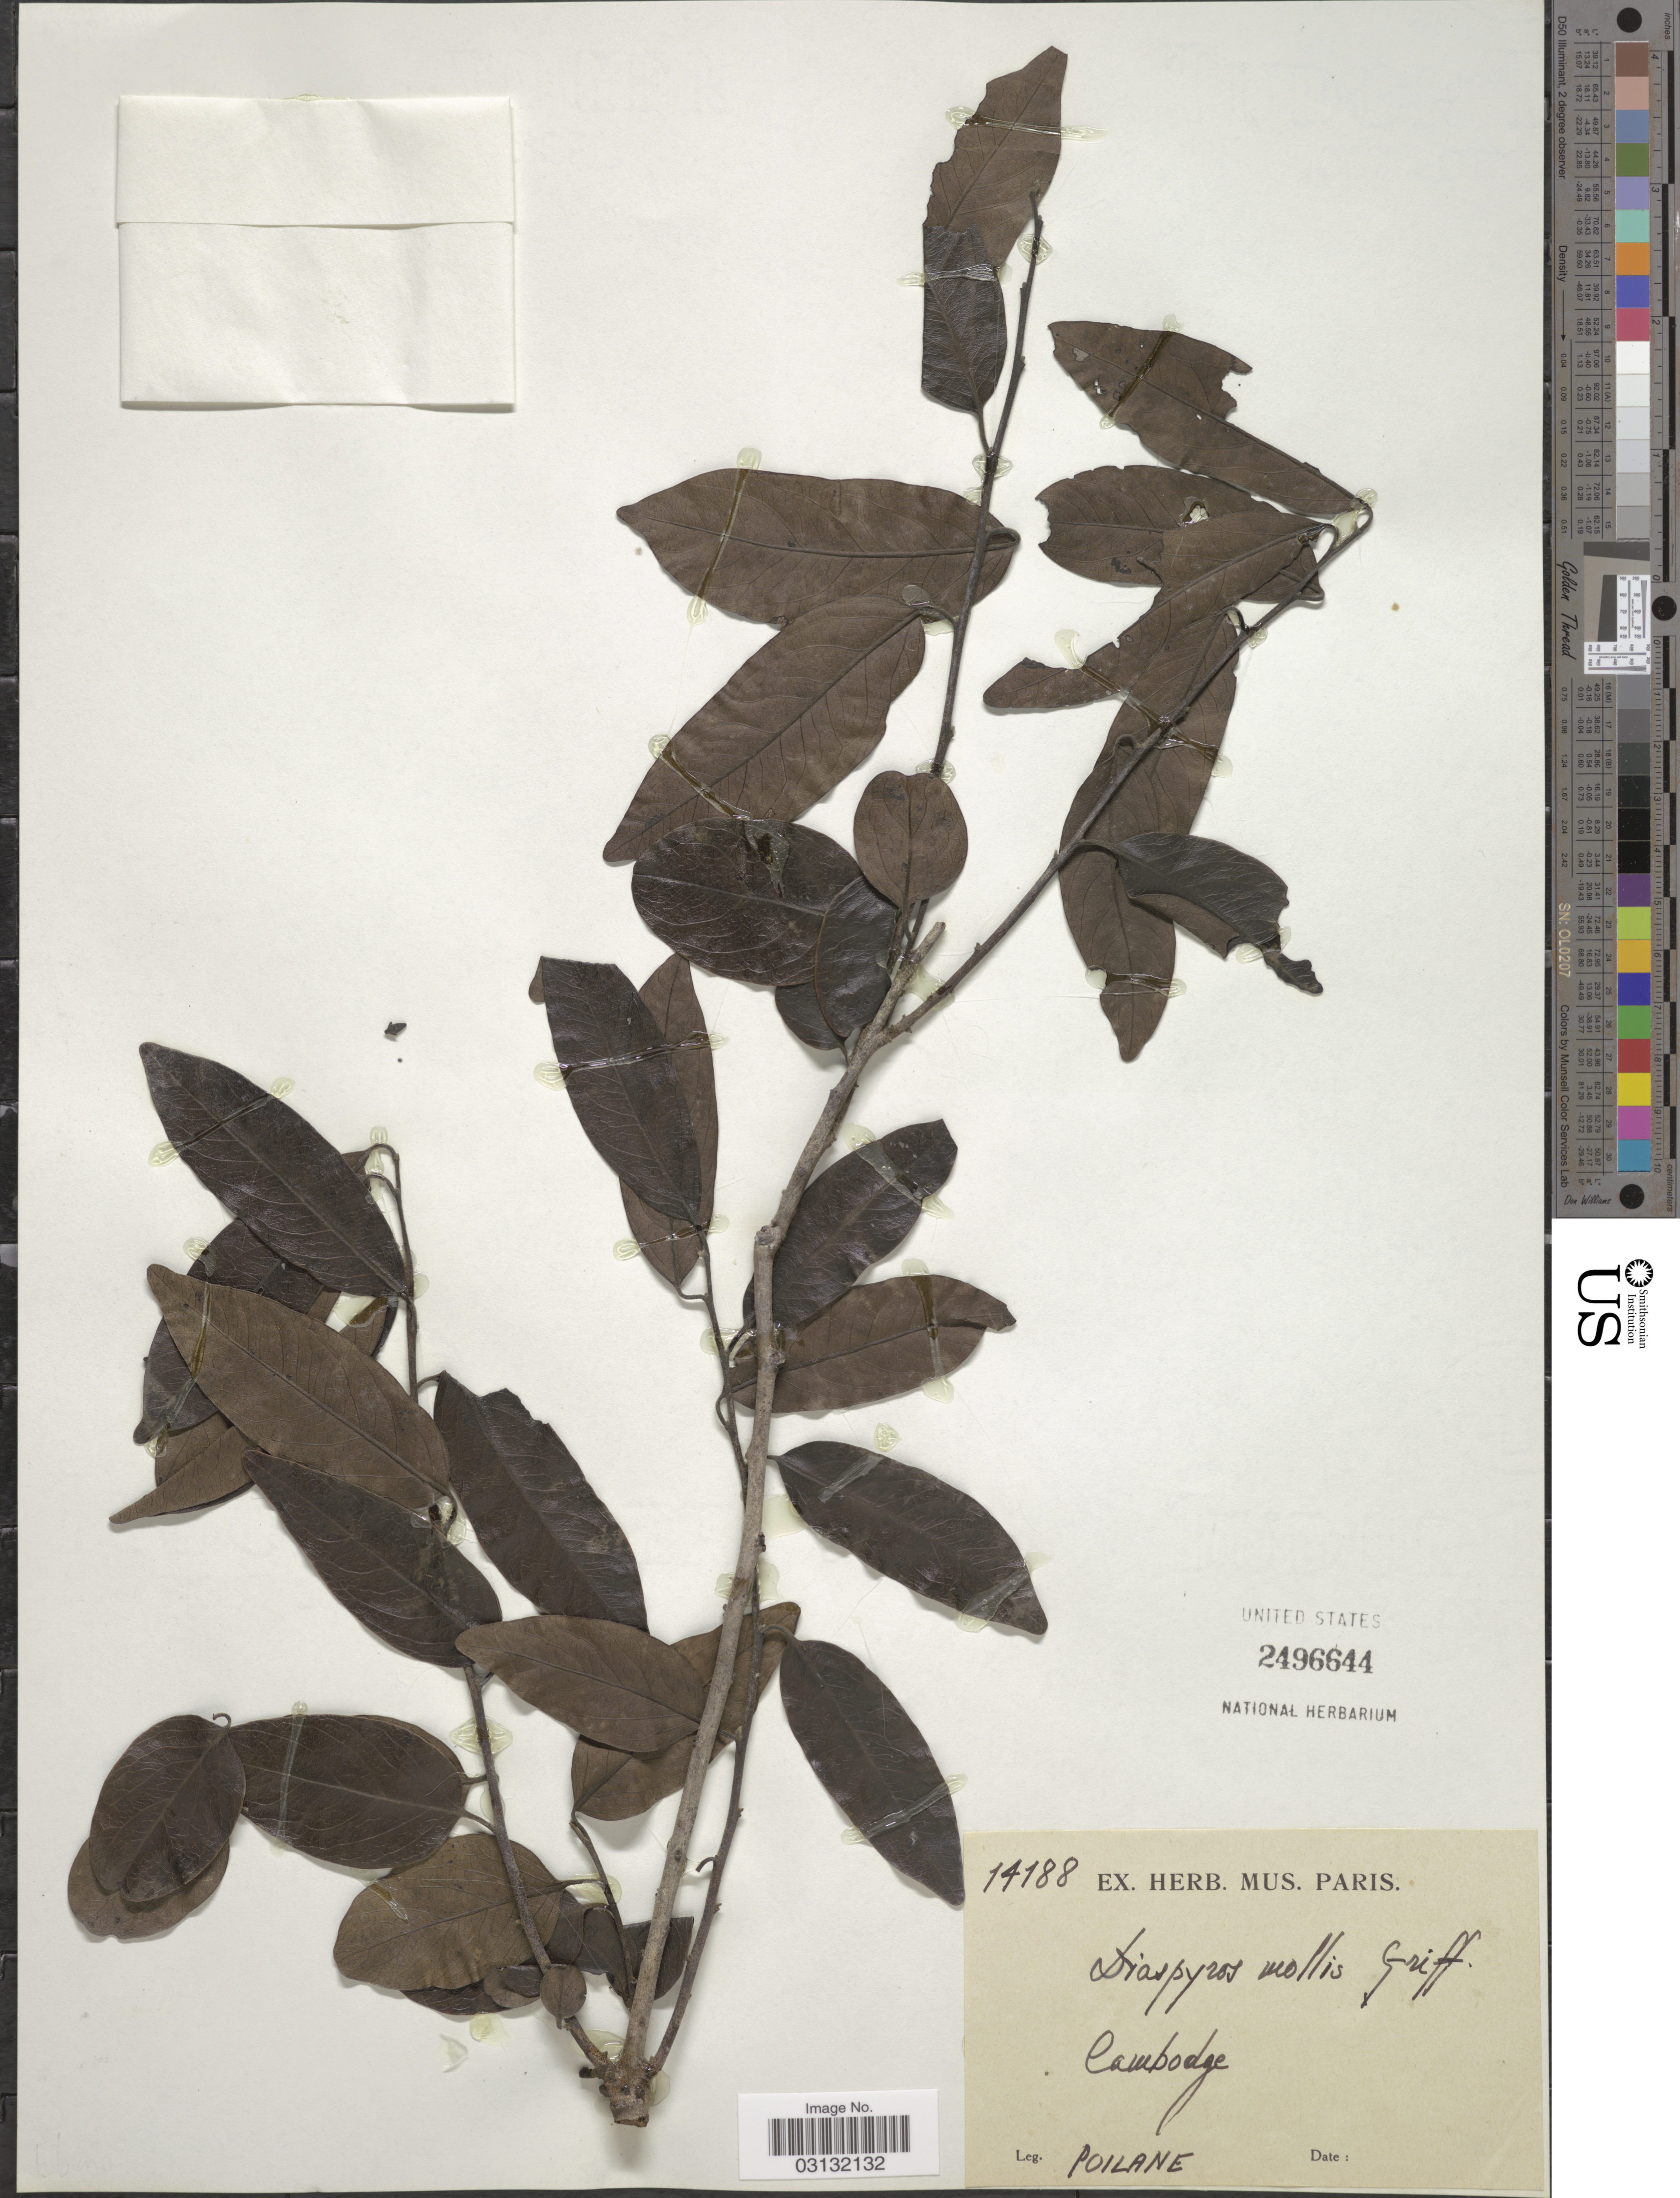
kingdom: Plantae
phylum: Tracheophyta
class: Magnoliopsida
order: Ericales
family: Ebenaceae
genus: Diospyros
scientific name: Diospyros mollis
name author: Griff.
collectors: -. Poilane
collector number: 14188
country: Cambodia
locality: Cambodge.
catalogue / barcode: US 2496644